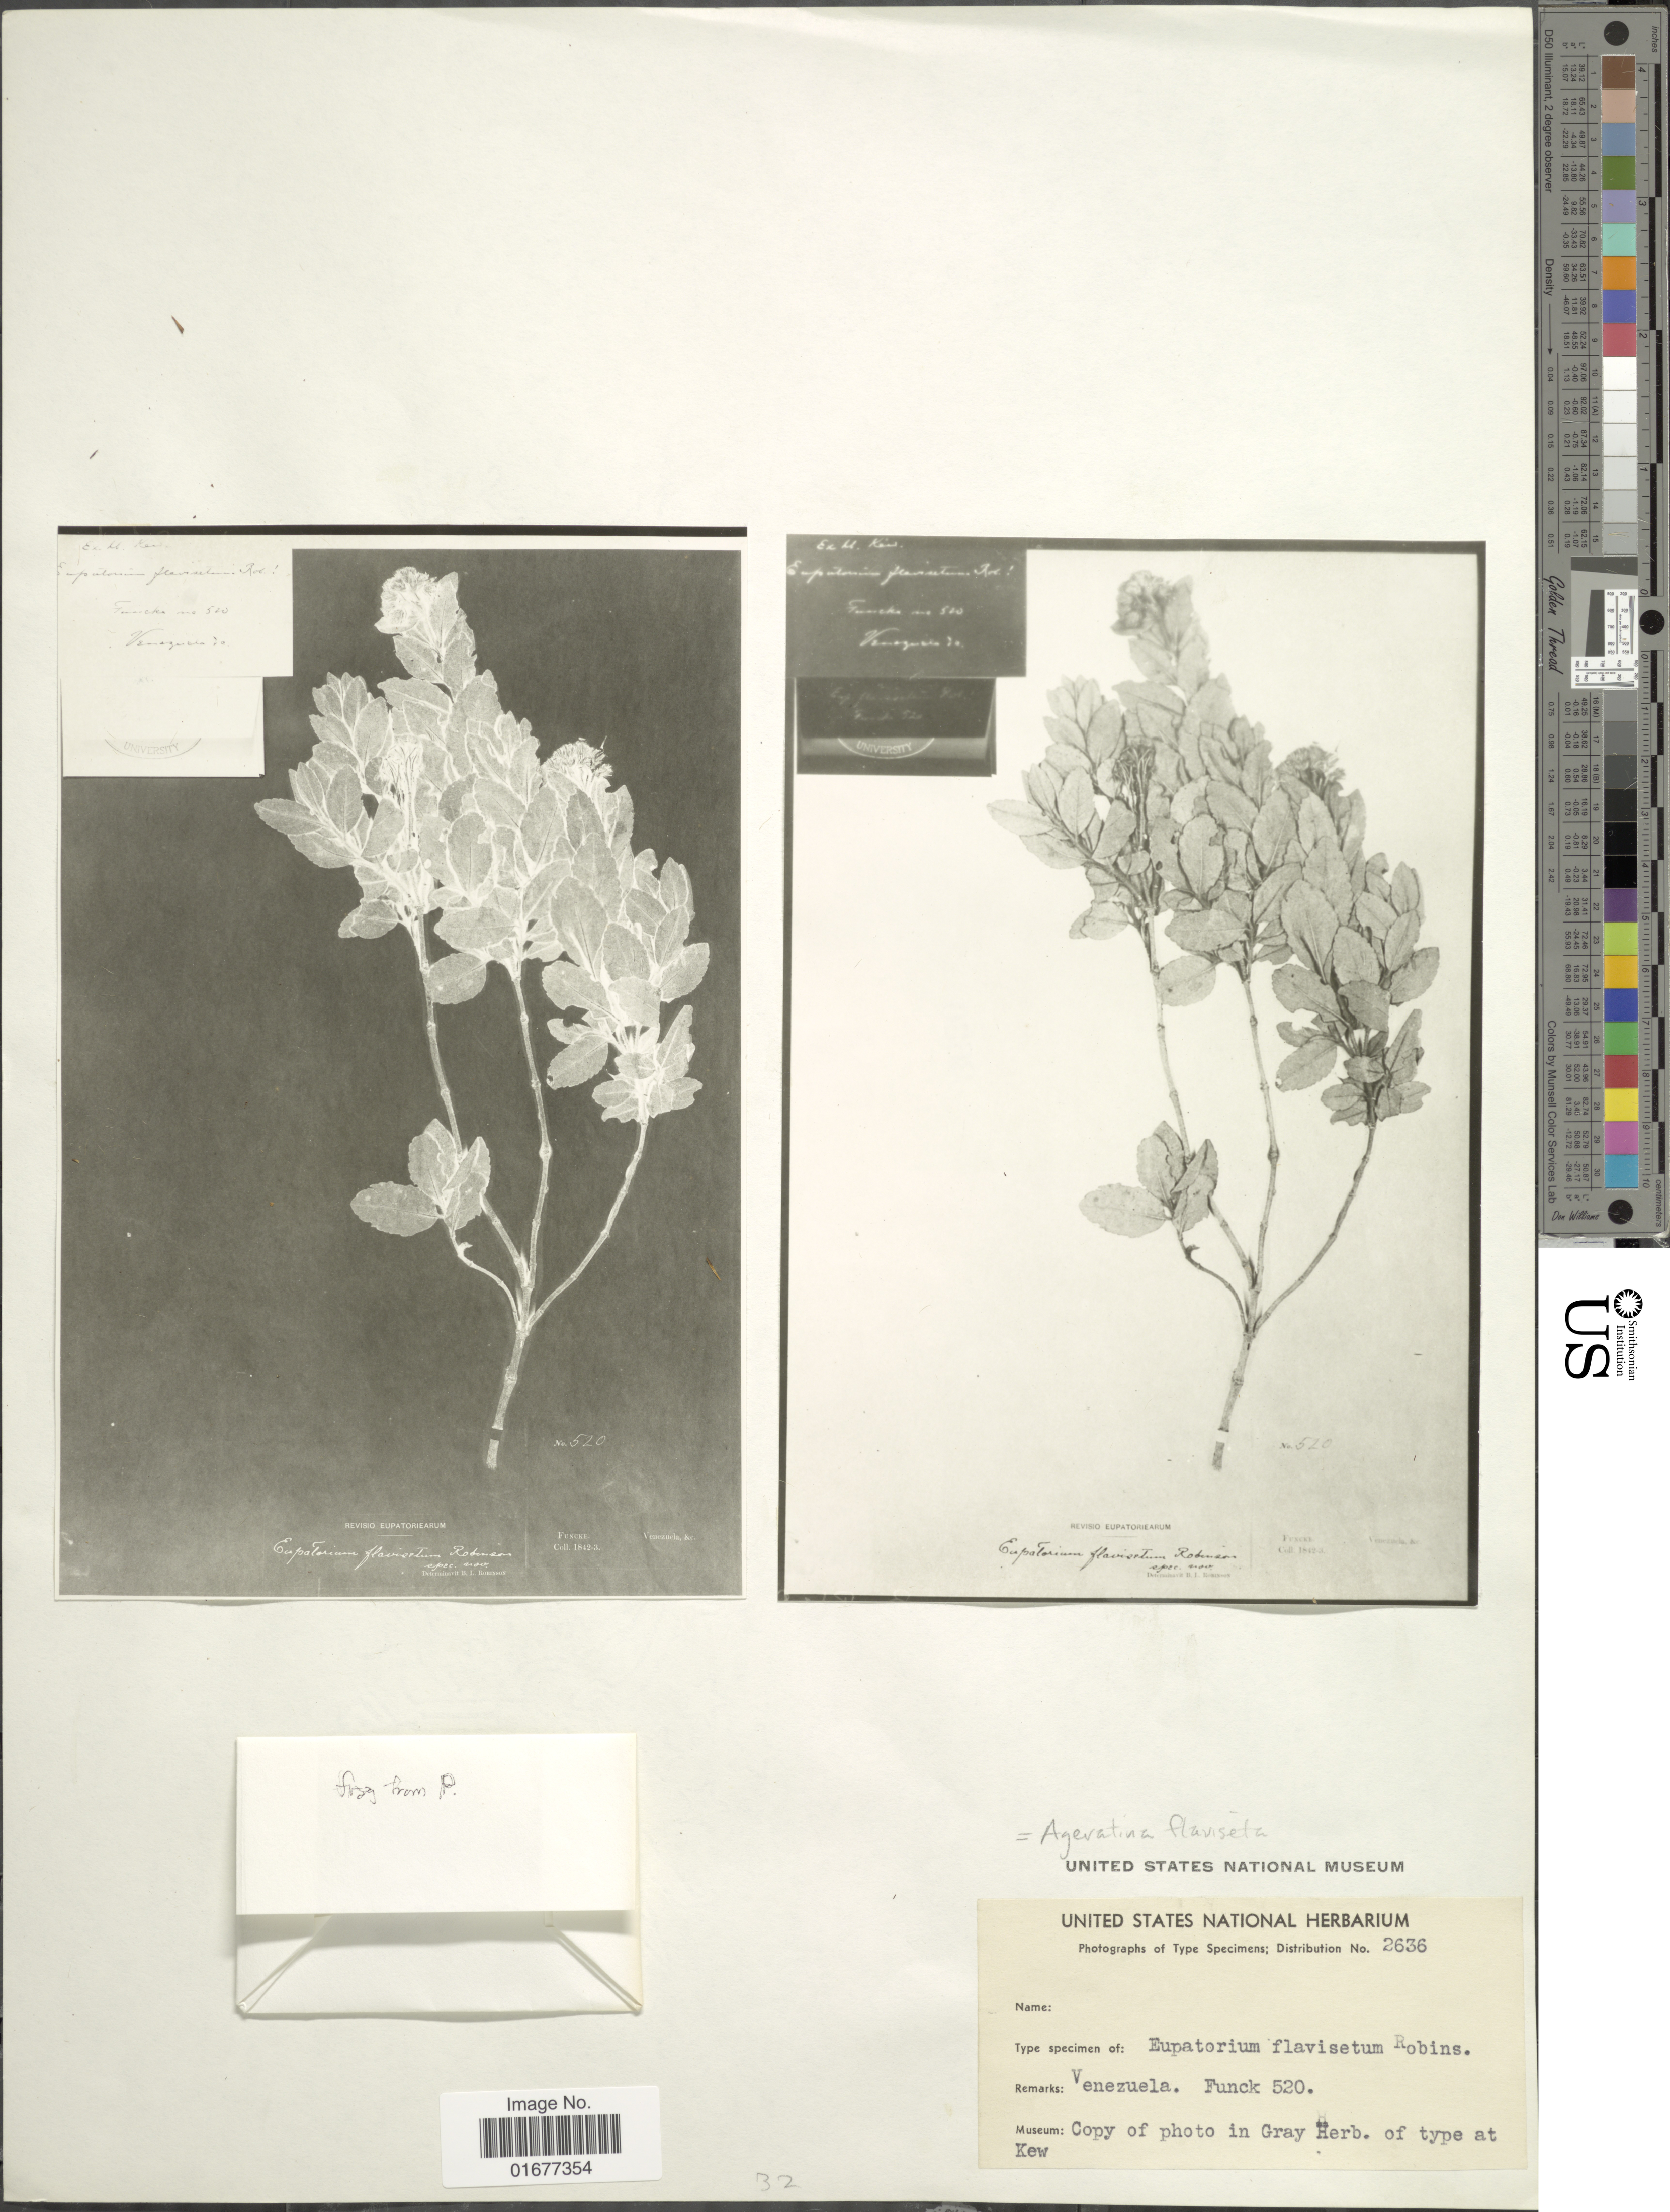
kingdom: Plantae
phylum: Tracheophyta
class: Magnoliopsida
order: Asterales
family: Asteraceae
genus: Ageratina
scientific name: Ageratina flaviseta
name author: (B.L. Rob.) R.M. King & H. Rob.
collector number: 2636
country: Venezuela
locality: Funck 520